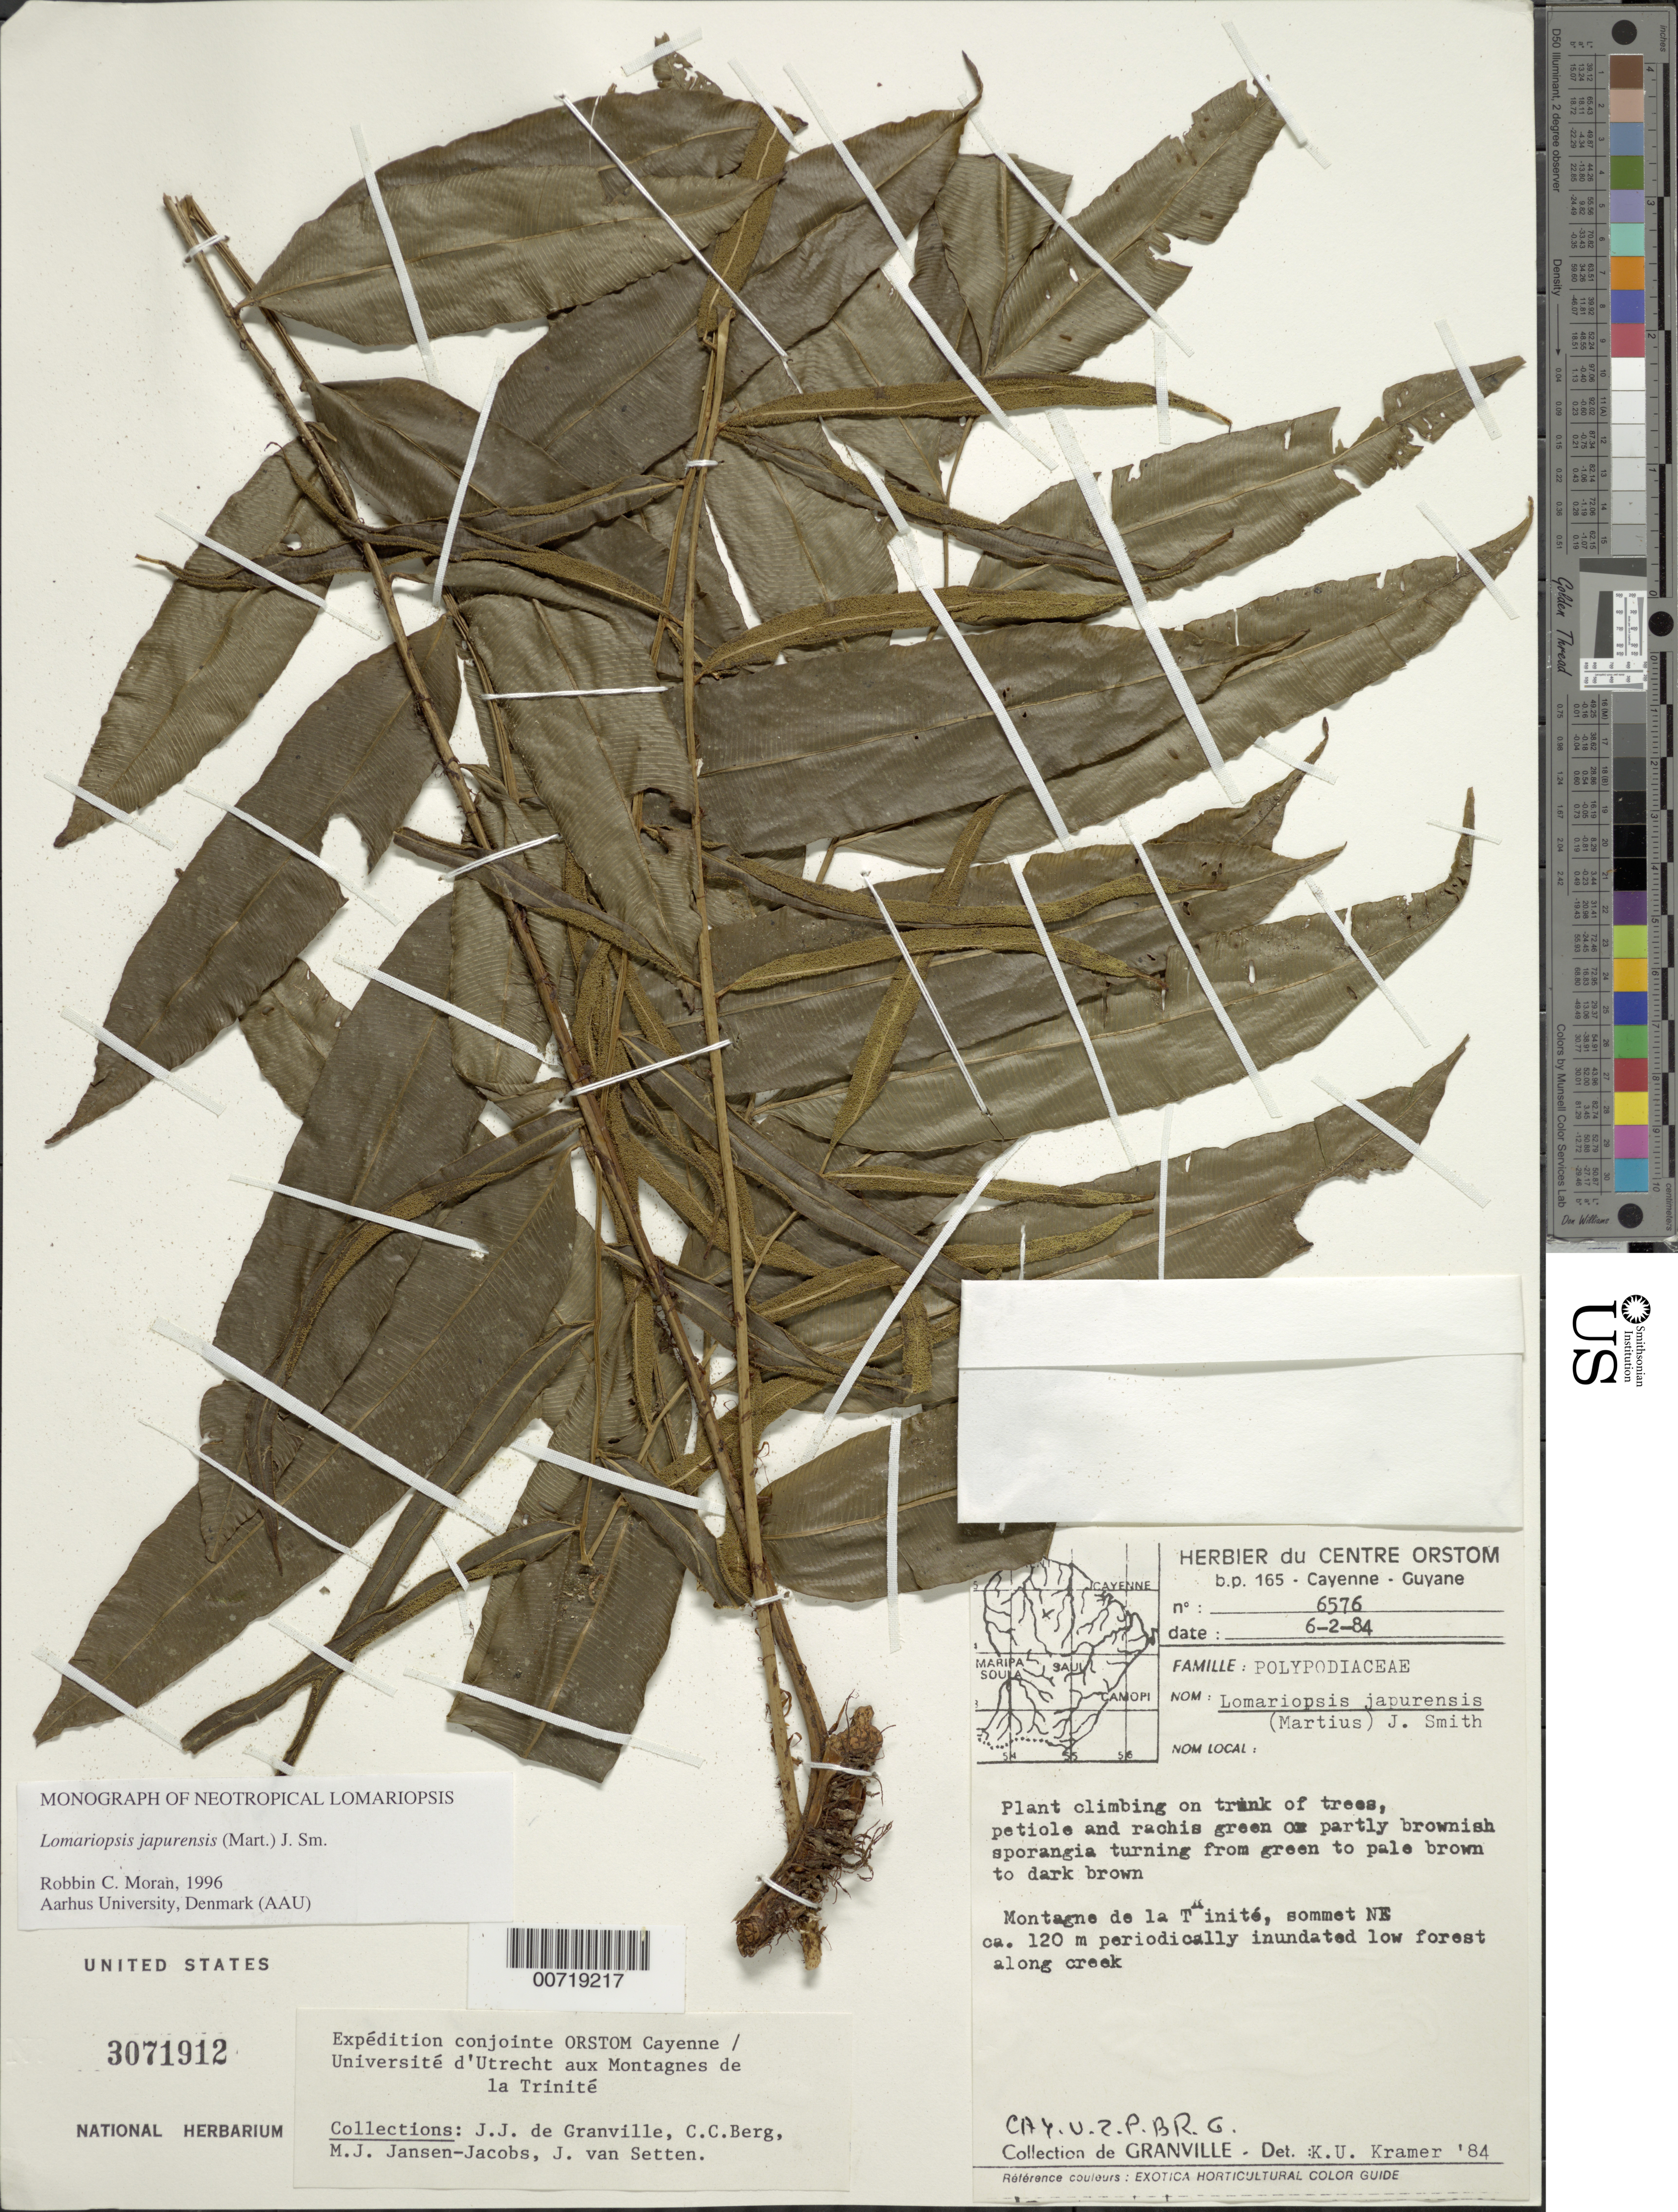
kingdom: Plantae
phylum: Tracheophyta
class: Polypodiopsida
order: Polypodiales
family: Lomariopsidaceae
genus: Lomariopsis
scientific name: Lomariopsis japurensis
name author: (Mart.) J. Sm.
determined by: Moran, R. C.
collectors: J.-J. de Granville, C. C. Berg, M. J. Jansen-Jacobs & J. van Setten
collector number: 6576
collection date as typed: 6-Feb-84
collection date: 1984-02-06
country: French Guiana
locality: Montagnes de la Trinité, sommet NE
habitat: Periodically inundated low forest along creek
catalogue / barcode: US 3071912